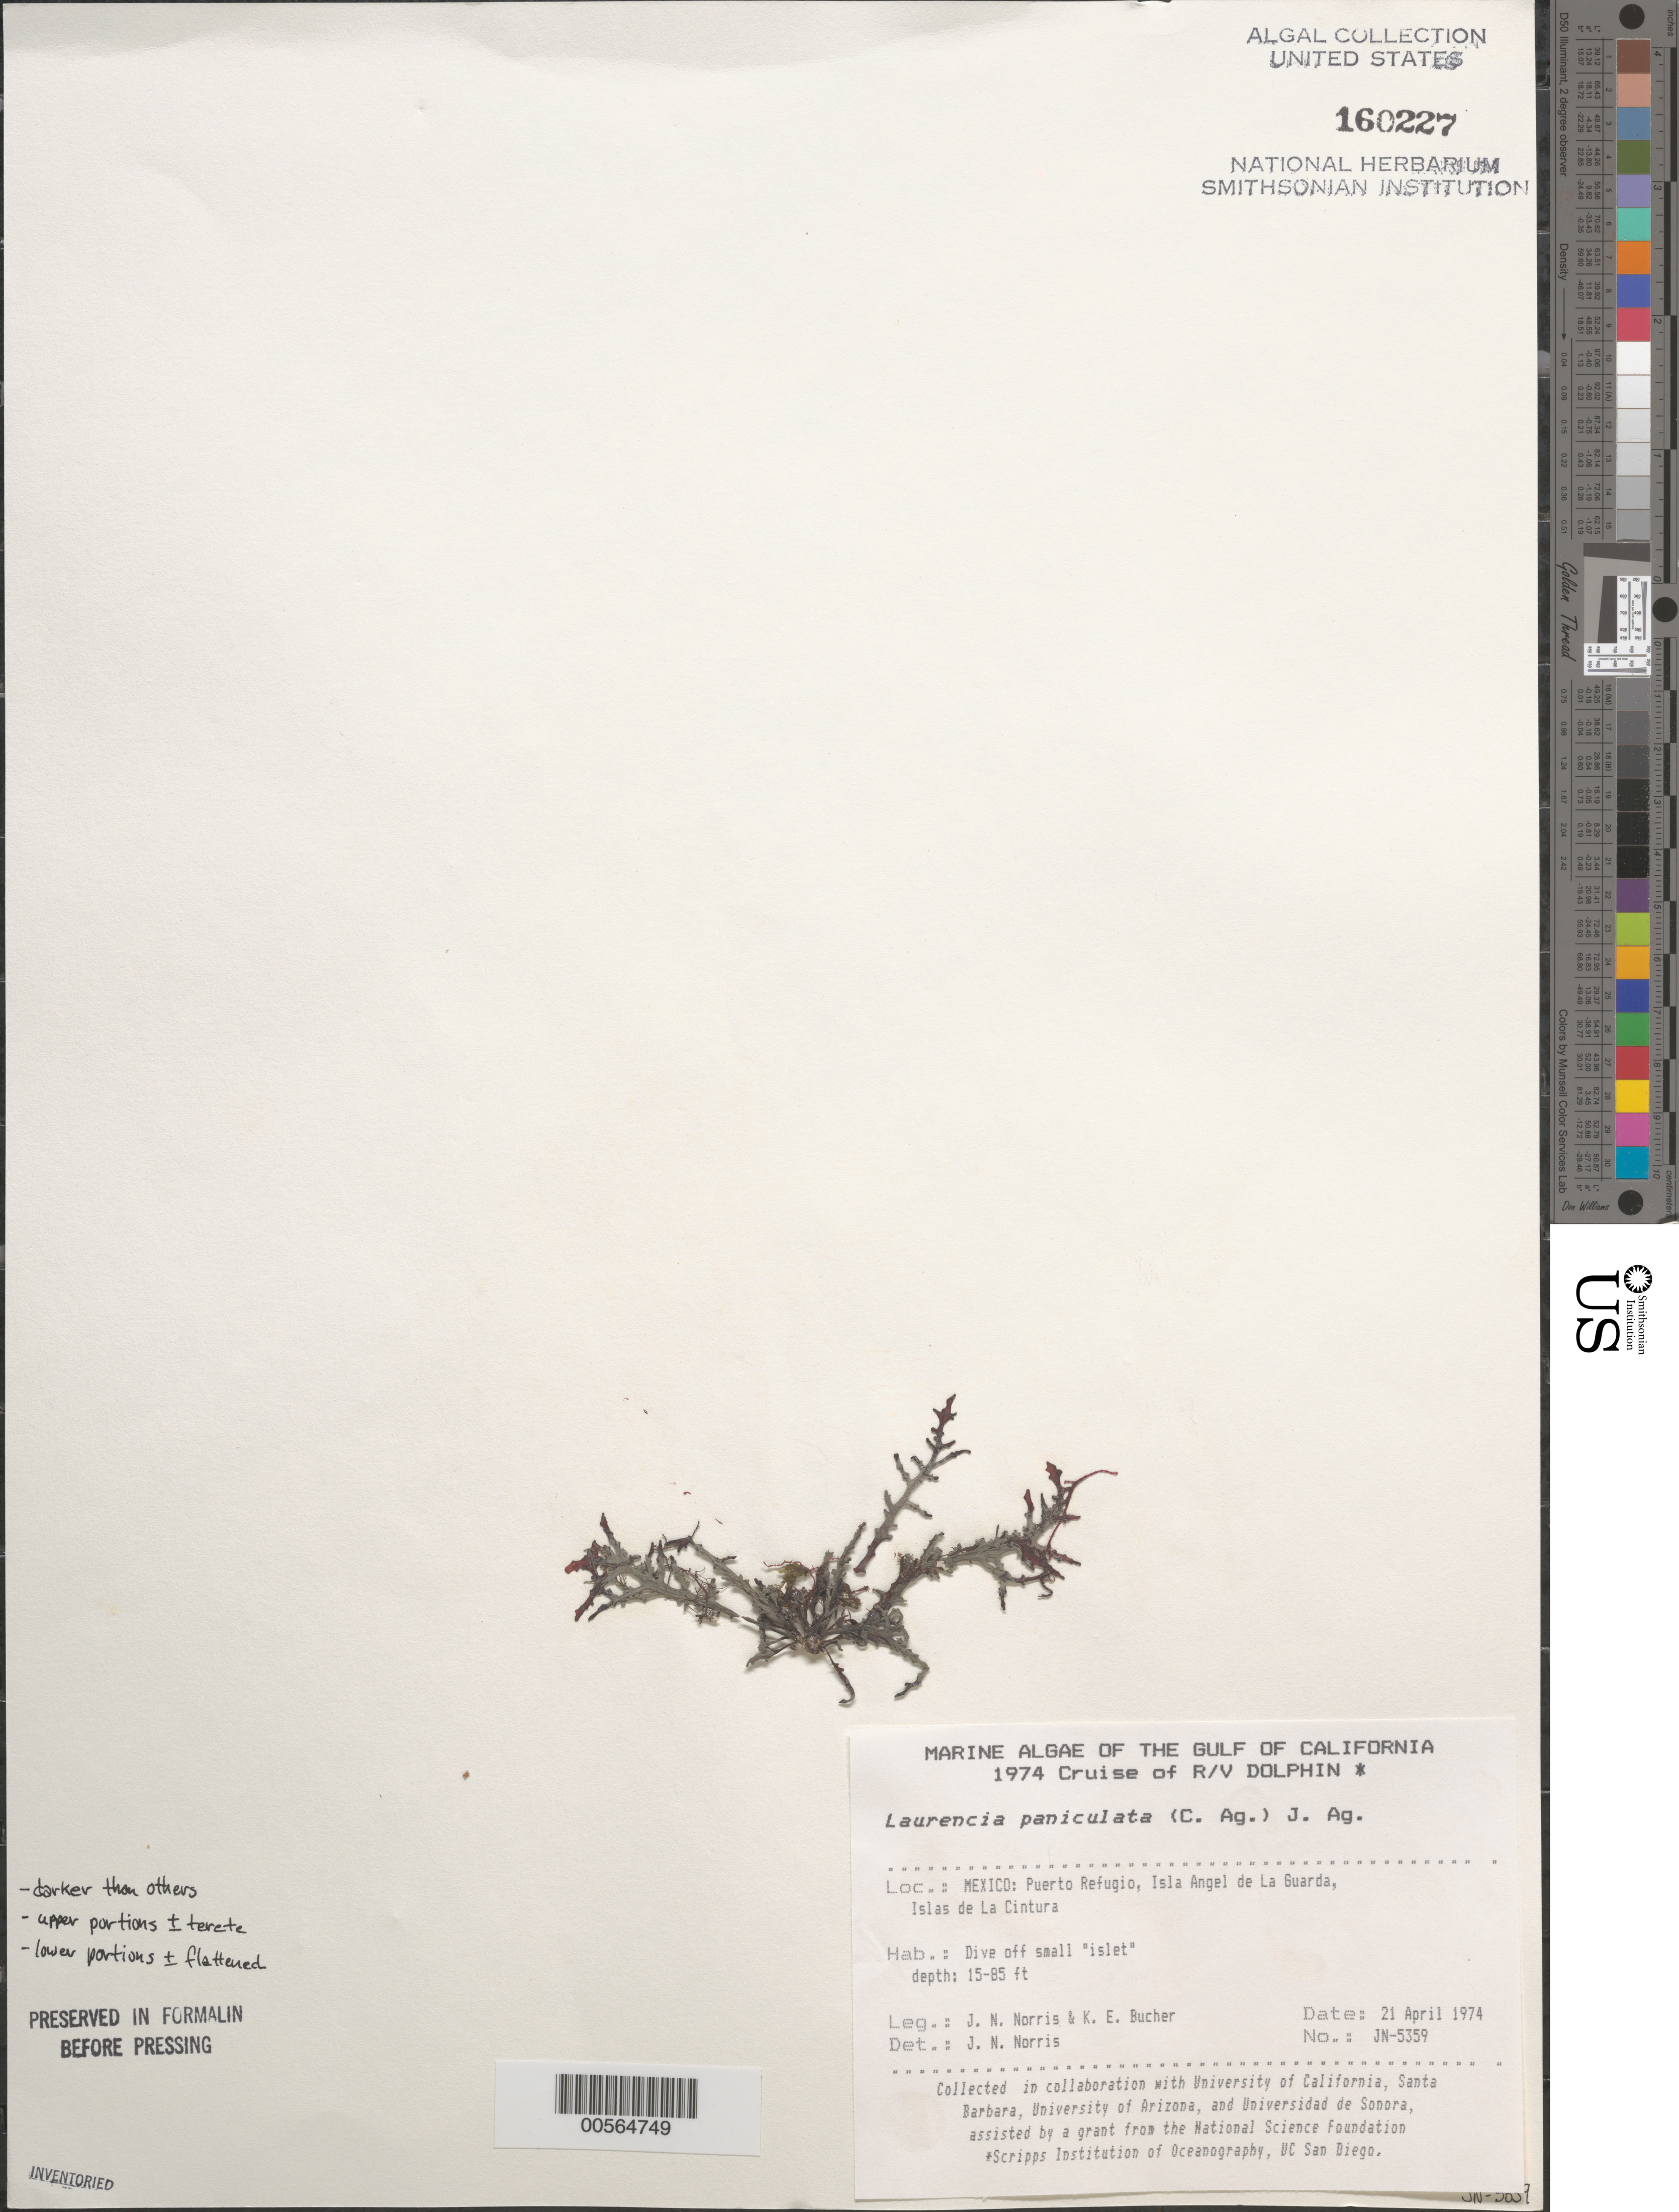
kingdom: Plantae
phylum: Rhodophyta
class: Florideophyceae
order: Ceramiales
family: Rhodomelaceae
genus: Palisada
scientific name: Palisada thuyoides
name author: (Kützing) Cassano et al.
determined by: Algae name updating Project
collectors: J. N. Norris & K. E. Bucher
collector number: JN-5359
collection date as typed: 21 Apr 1974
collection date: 1974-04-21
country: Mexico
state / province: Baja California Norte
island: Isla Angel de la Guarda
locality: Puerto Refugio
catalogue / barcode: US 160227